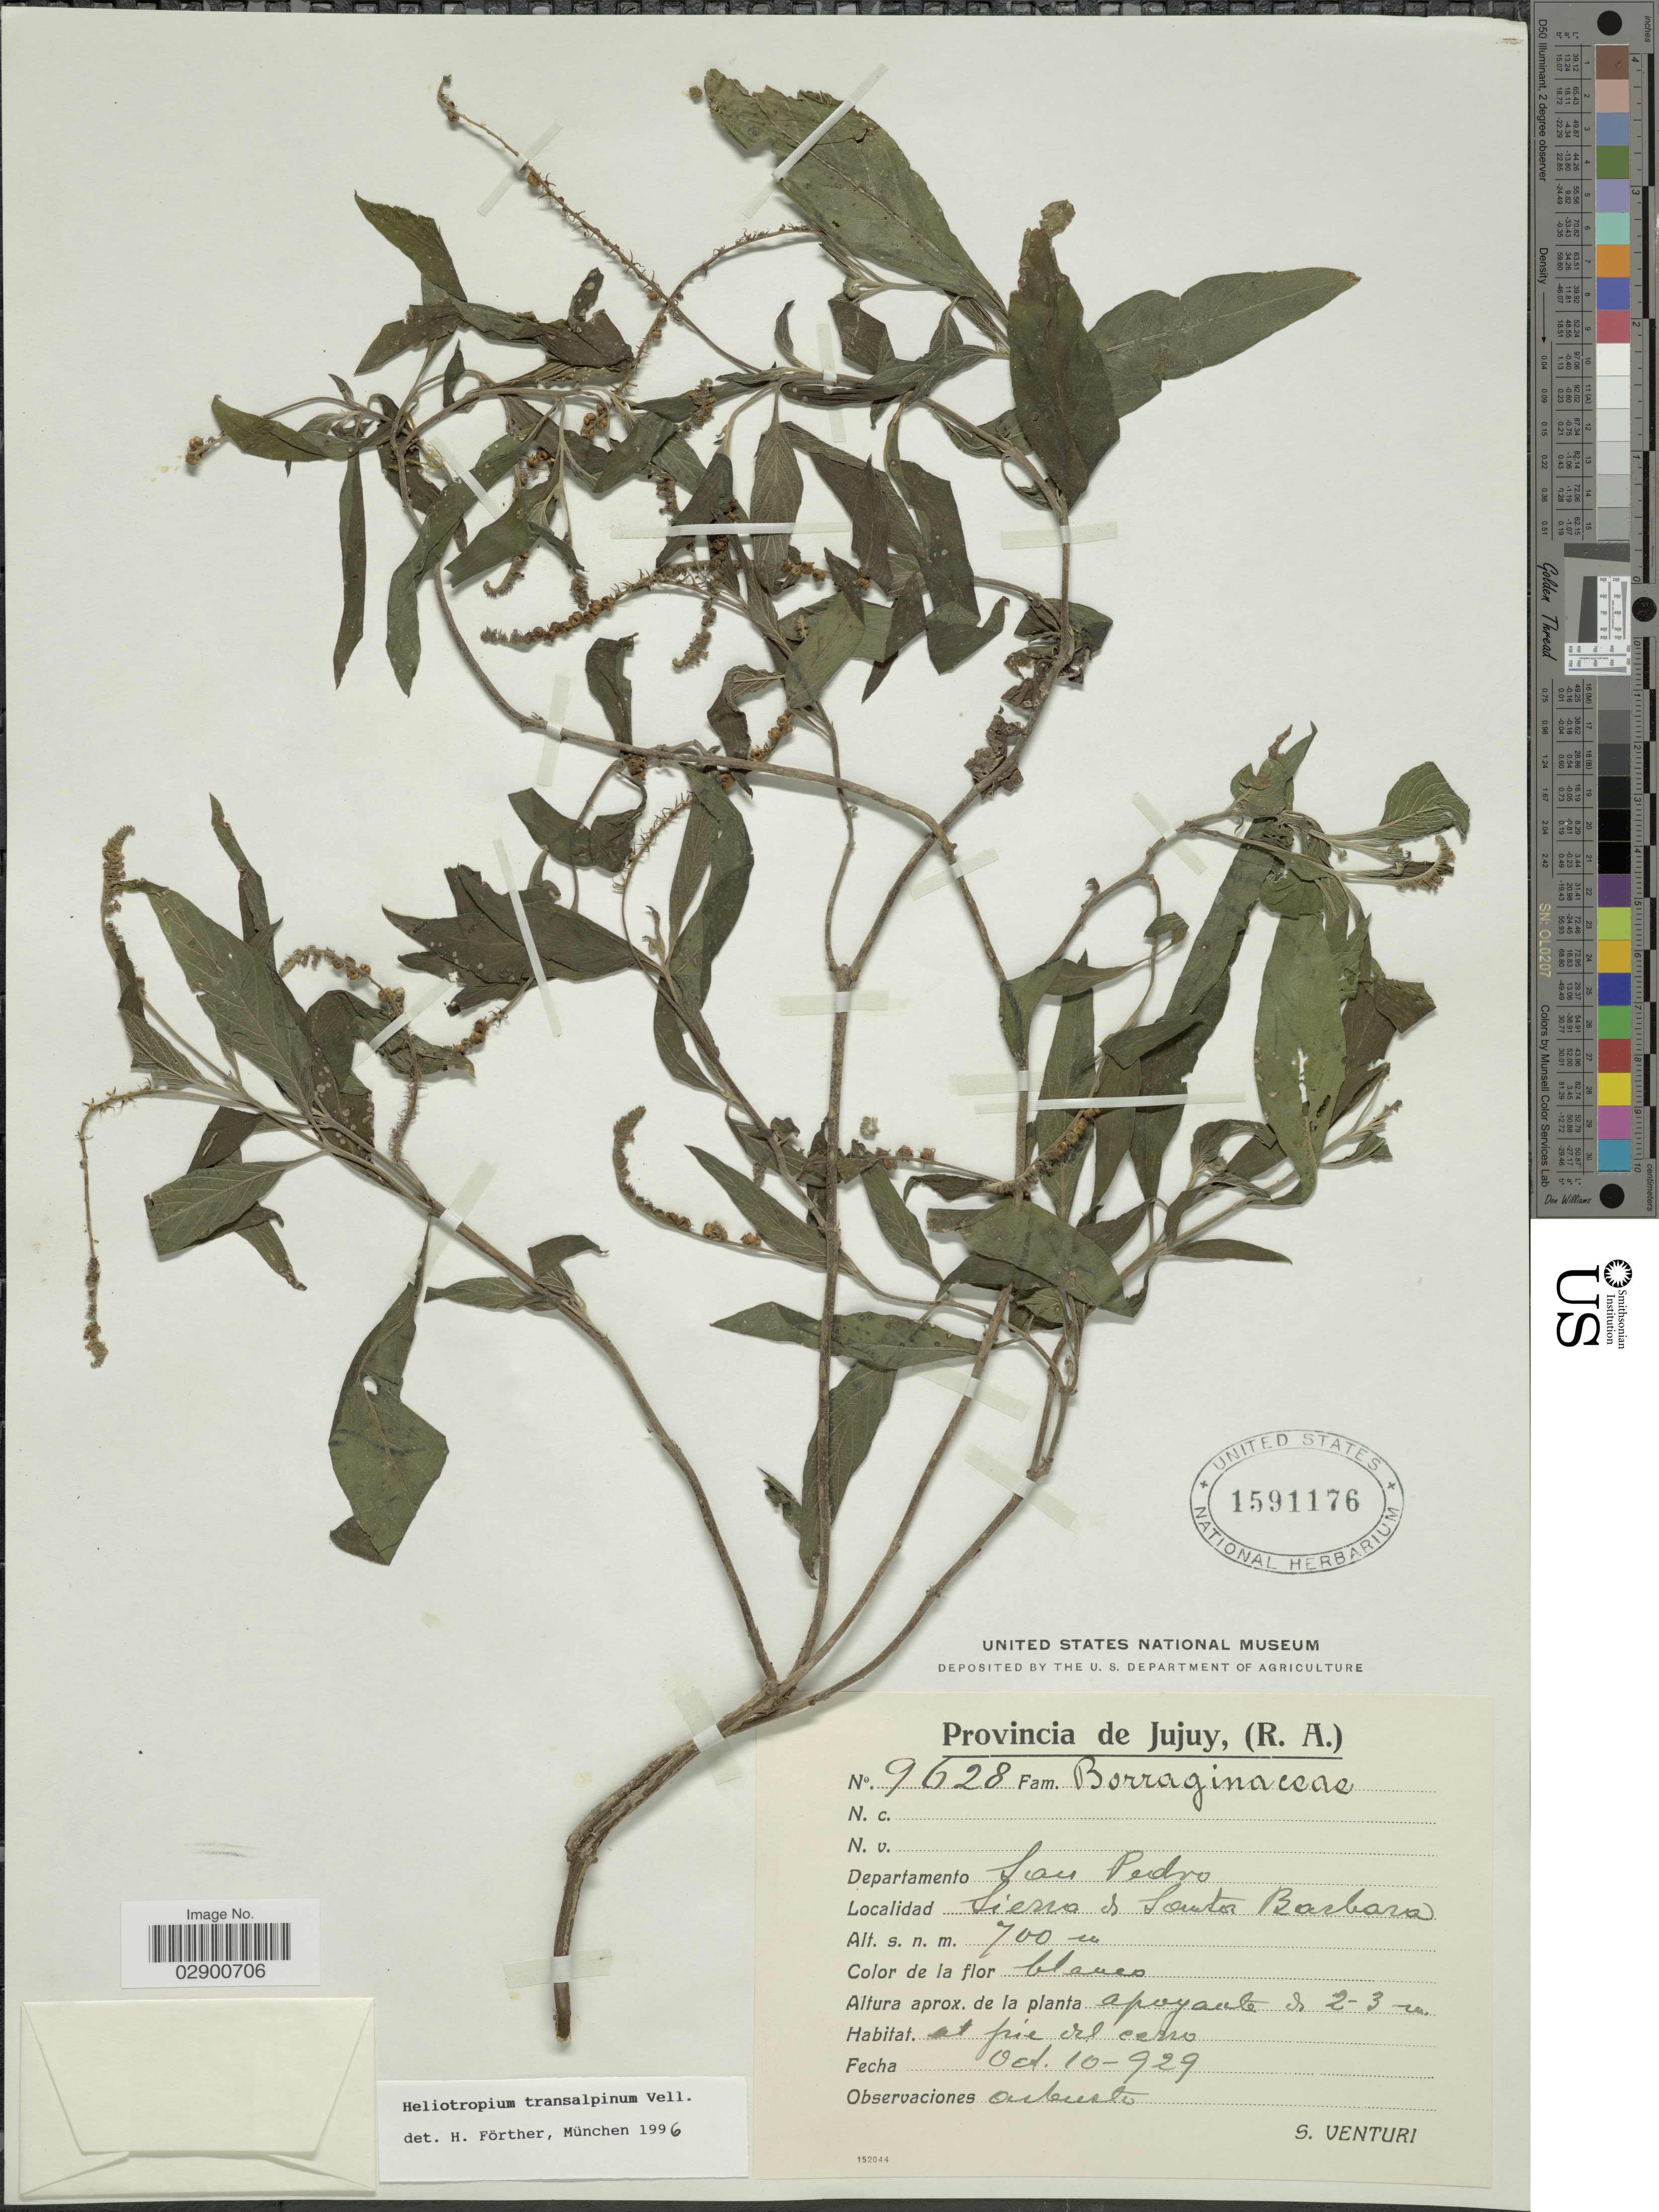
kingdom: Plantae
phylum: Tracheophyta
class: Magnoliopsida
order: Boraginales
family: Heliotropiaceae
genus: Heliotropium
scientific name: Heliotropium transalpinum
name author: Vell.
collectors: S. Venturi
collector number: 9628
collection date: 1929-10-10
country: Argentina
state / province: Jujuy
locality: Departamento San Pedro. Sierra de Santa Barbara.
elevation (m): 700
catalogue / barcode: US 1591176